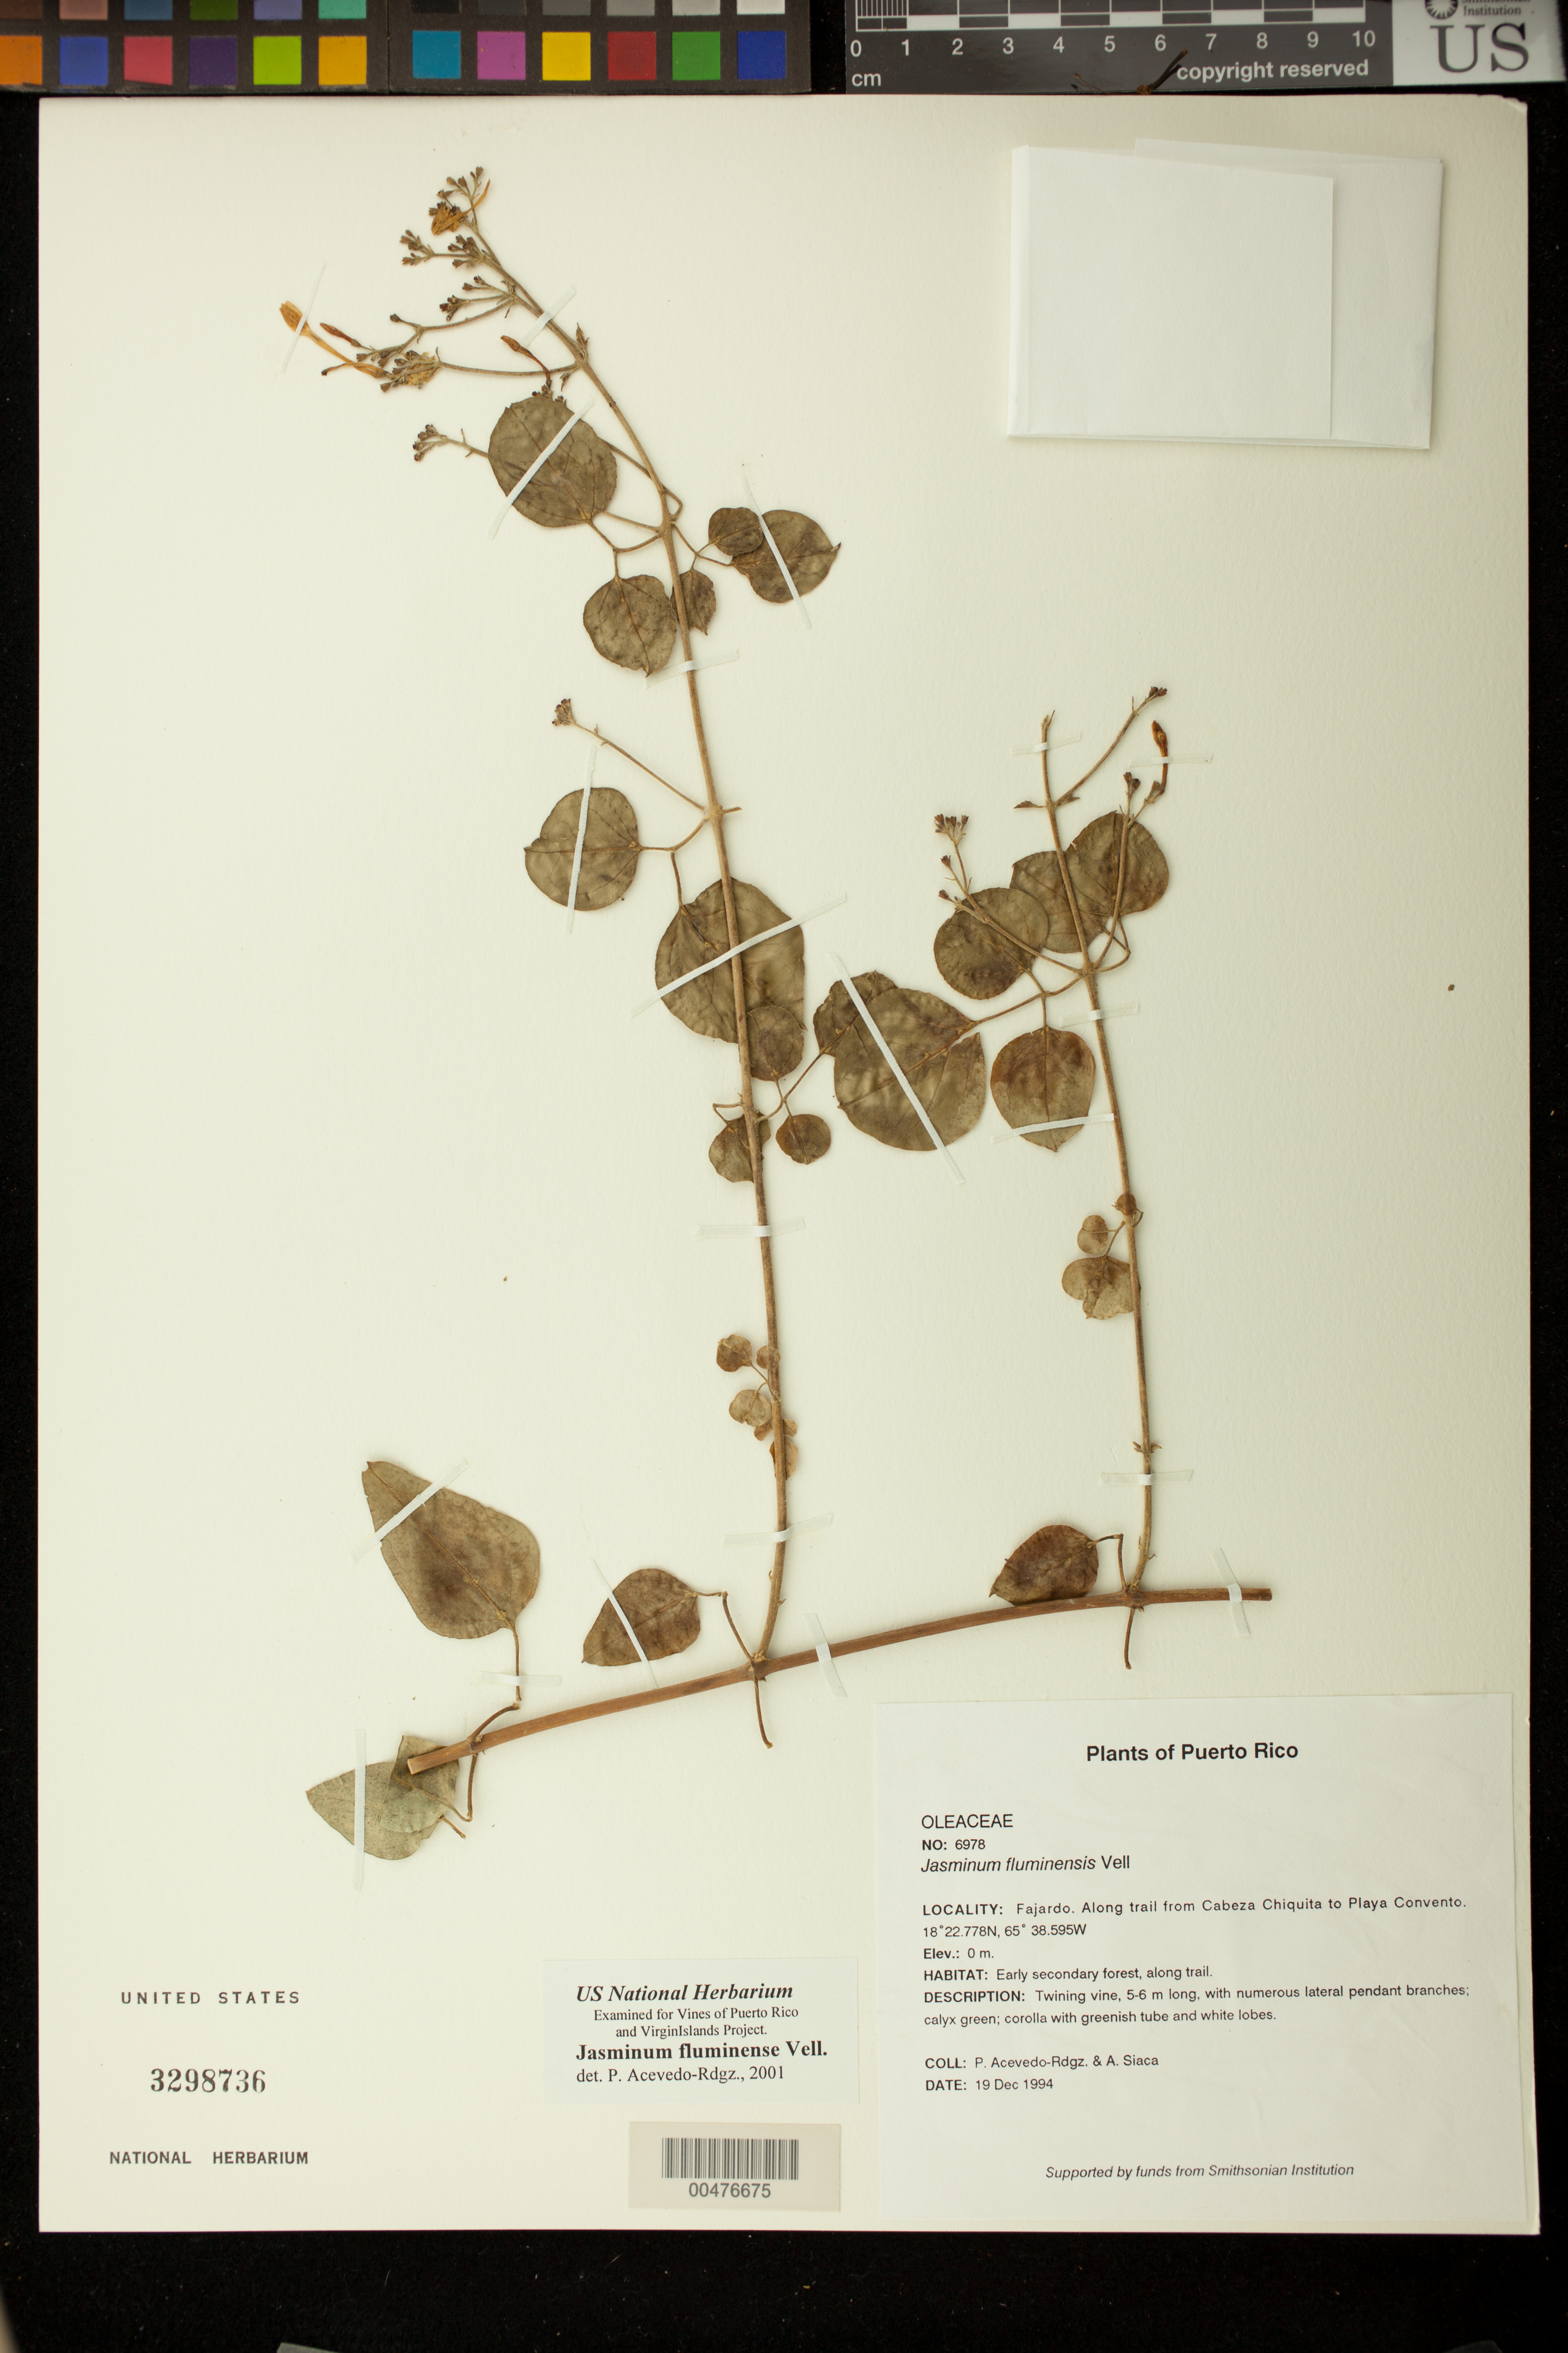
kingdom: Plantae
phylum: Tracheophyta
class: Magnoliopsida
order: Lamiales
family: Oleaceae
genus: Jasminum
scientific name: Jasminum fluminense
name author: Vell.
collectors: P. Acevedo-Rodr. & A. Siaca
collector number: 6978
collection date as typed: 19 Dec 1994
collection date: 1994-12-19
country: Puerto Rico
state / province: Fajardo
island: Puerto Rico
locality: Fajardo; Along trail from Cabeza Chiquita to Playa Convento.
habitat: Early secondary forest, along trail.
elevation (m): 0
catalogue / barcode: US 3298736